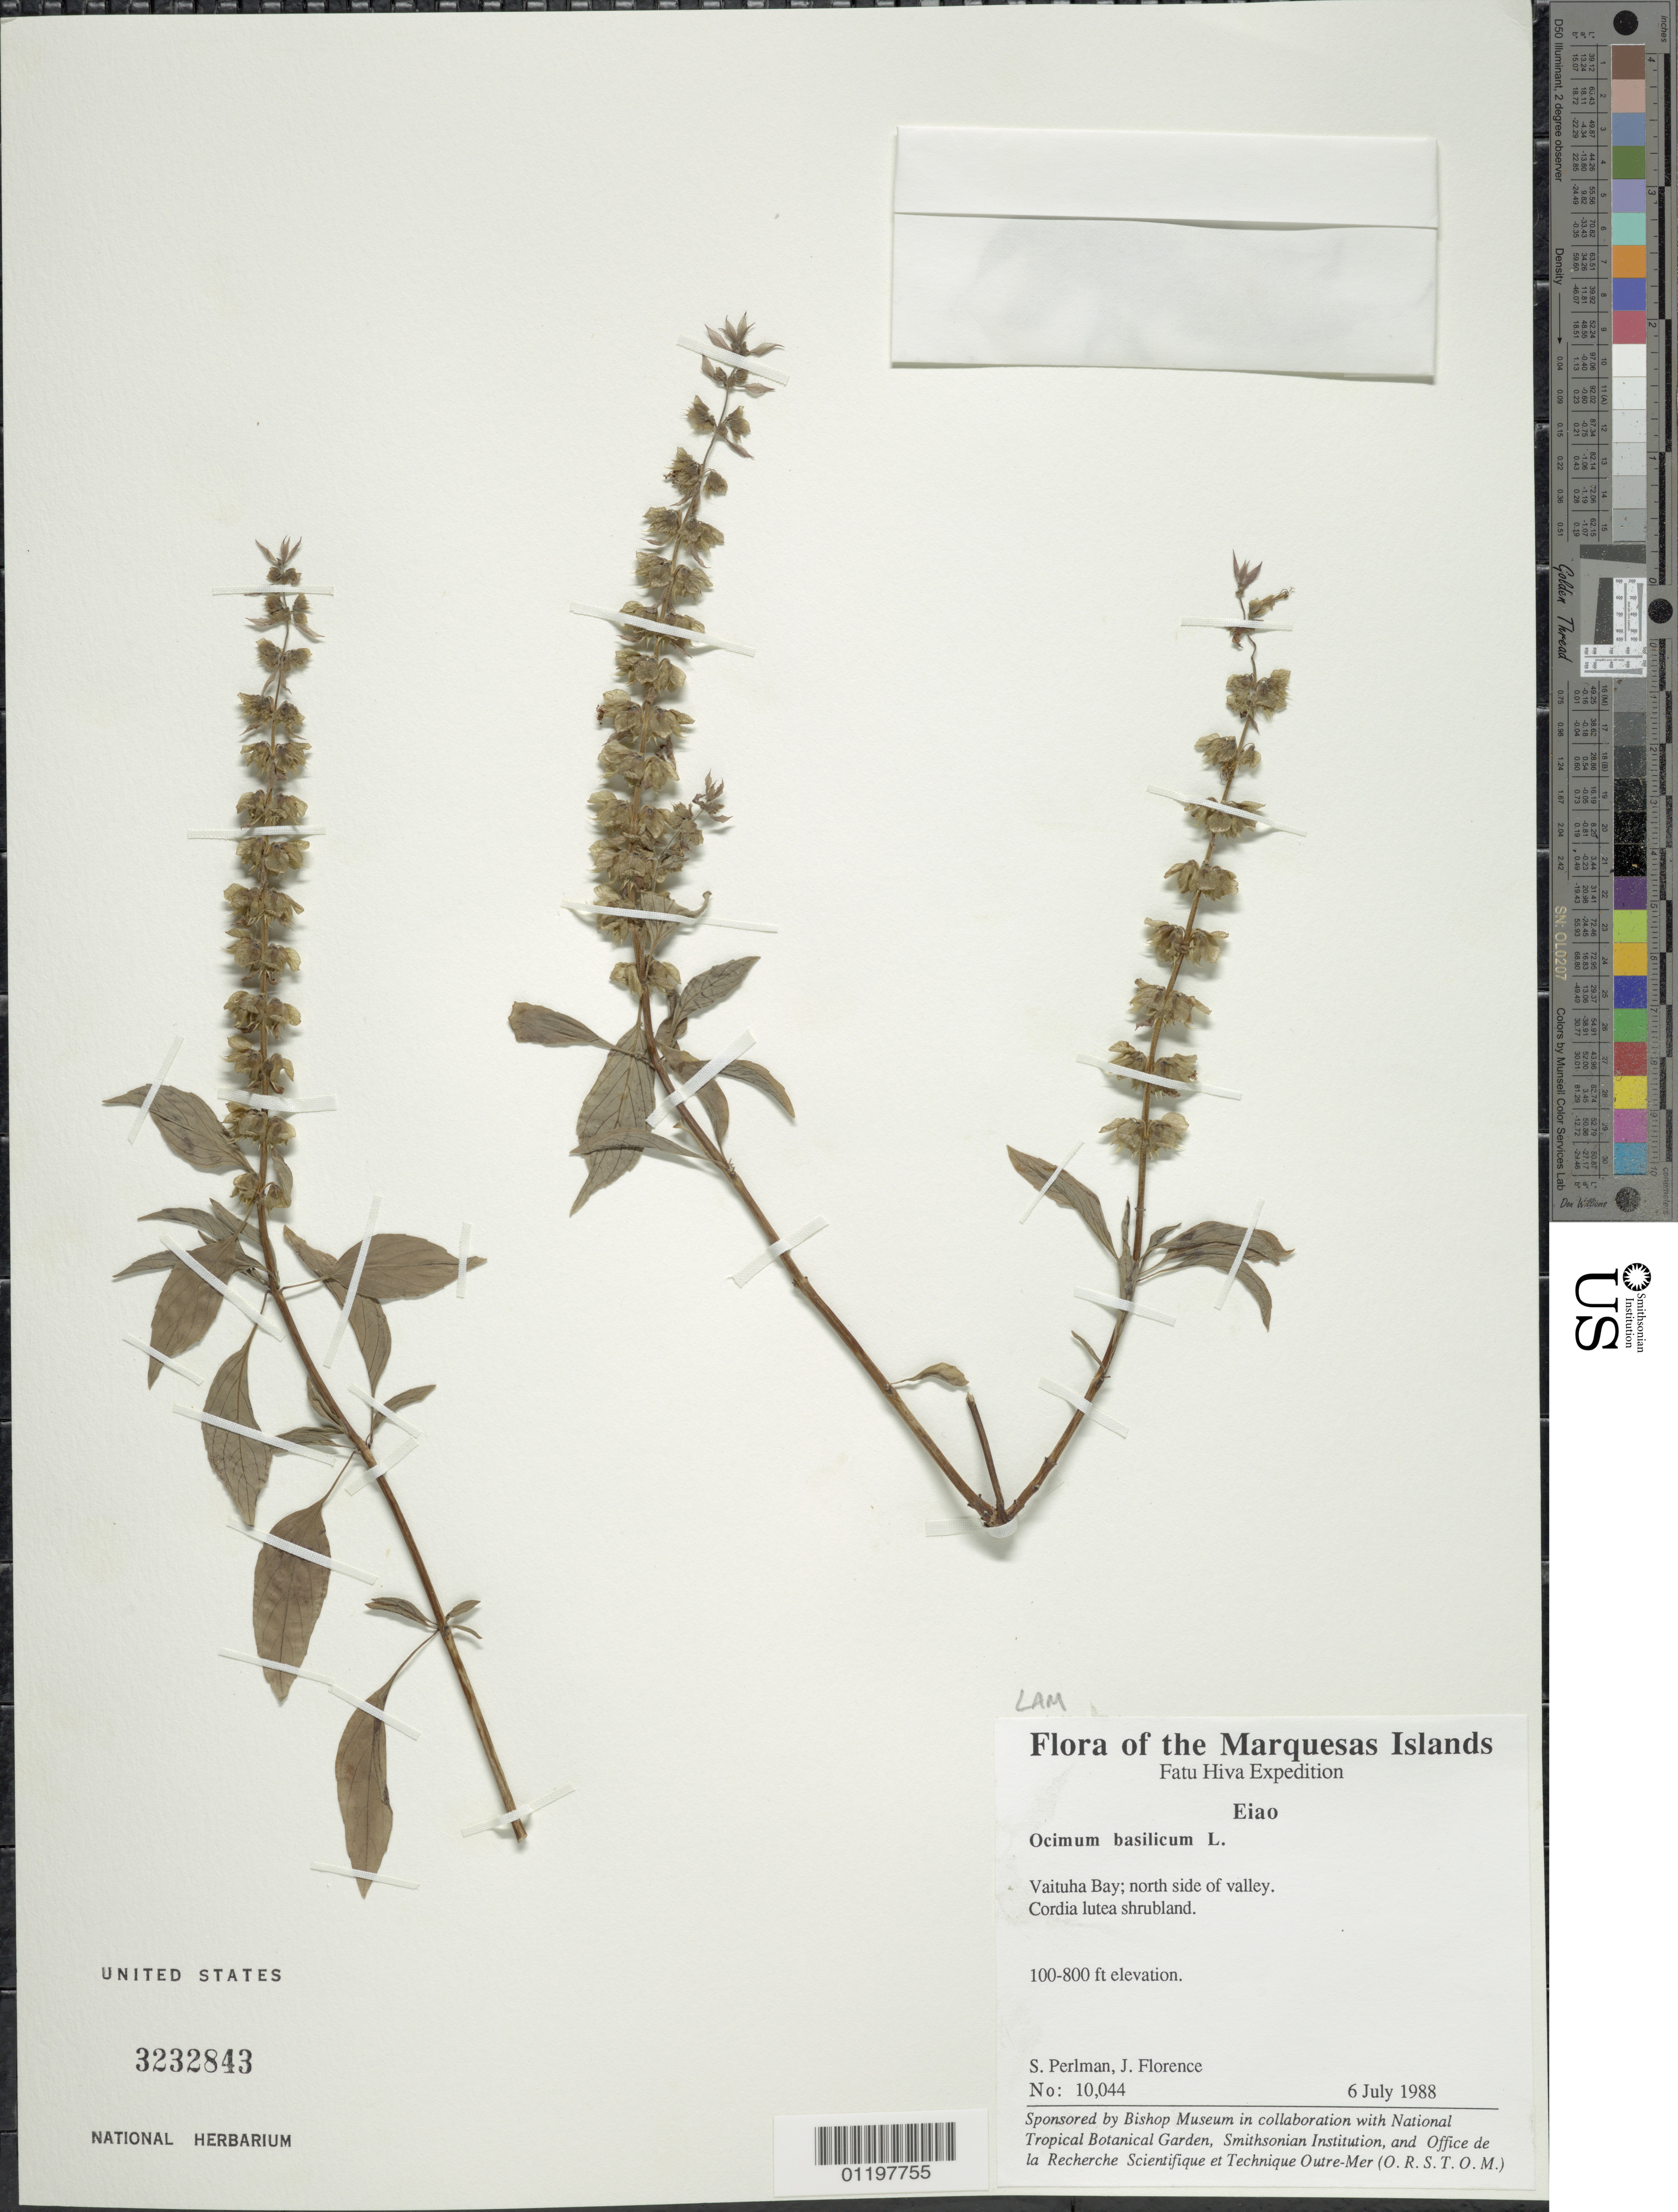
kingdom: Plantae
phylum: Tracheophyta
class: Magnoliopsida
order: Lamiales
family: Lamiaceae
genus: Ocimum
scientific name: Ocimum basilicum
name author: L.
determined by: Wagner, W. L., (BOT), Smithsonian Institution - National Museum of Natural History (UNITED STATES)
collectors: S. P. Perlman & J. Florence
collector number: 10044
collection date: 1988-07-06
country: French Polynesia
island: Eiao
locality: Vaituha Bay, N side of valley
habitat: Cordia lutea shrubland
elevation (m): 31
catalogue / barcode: US 3232843